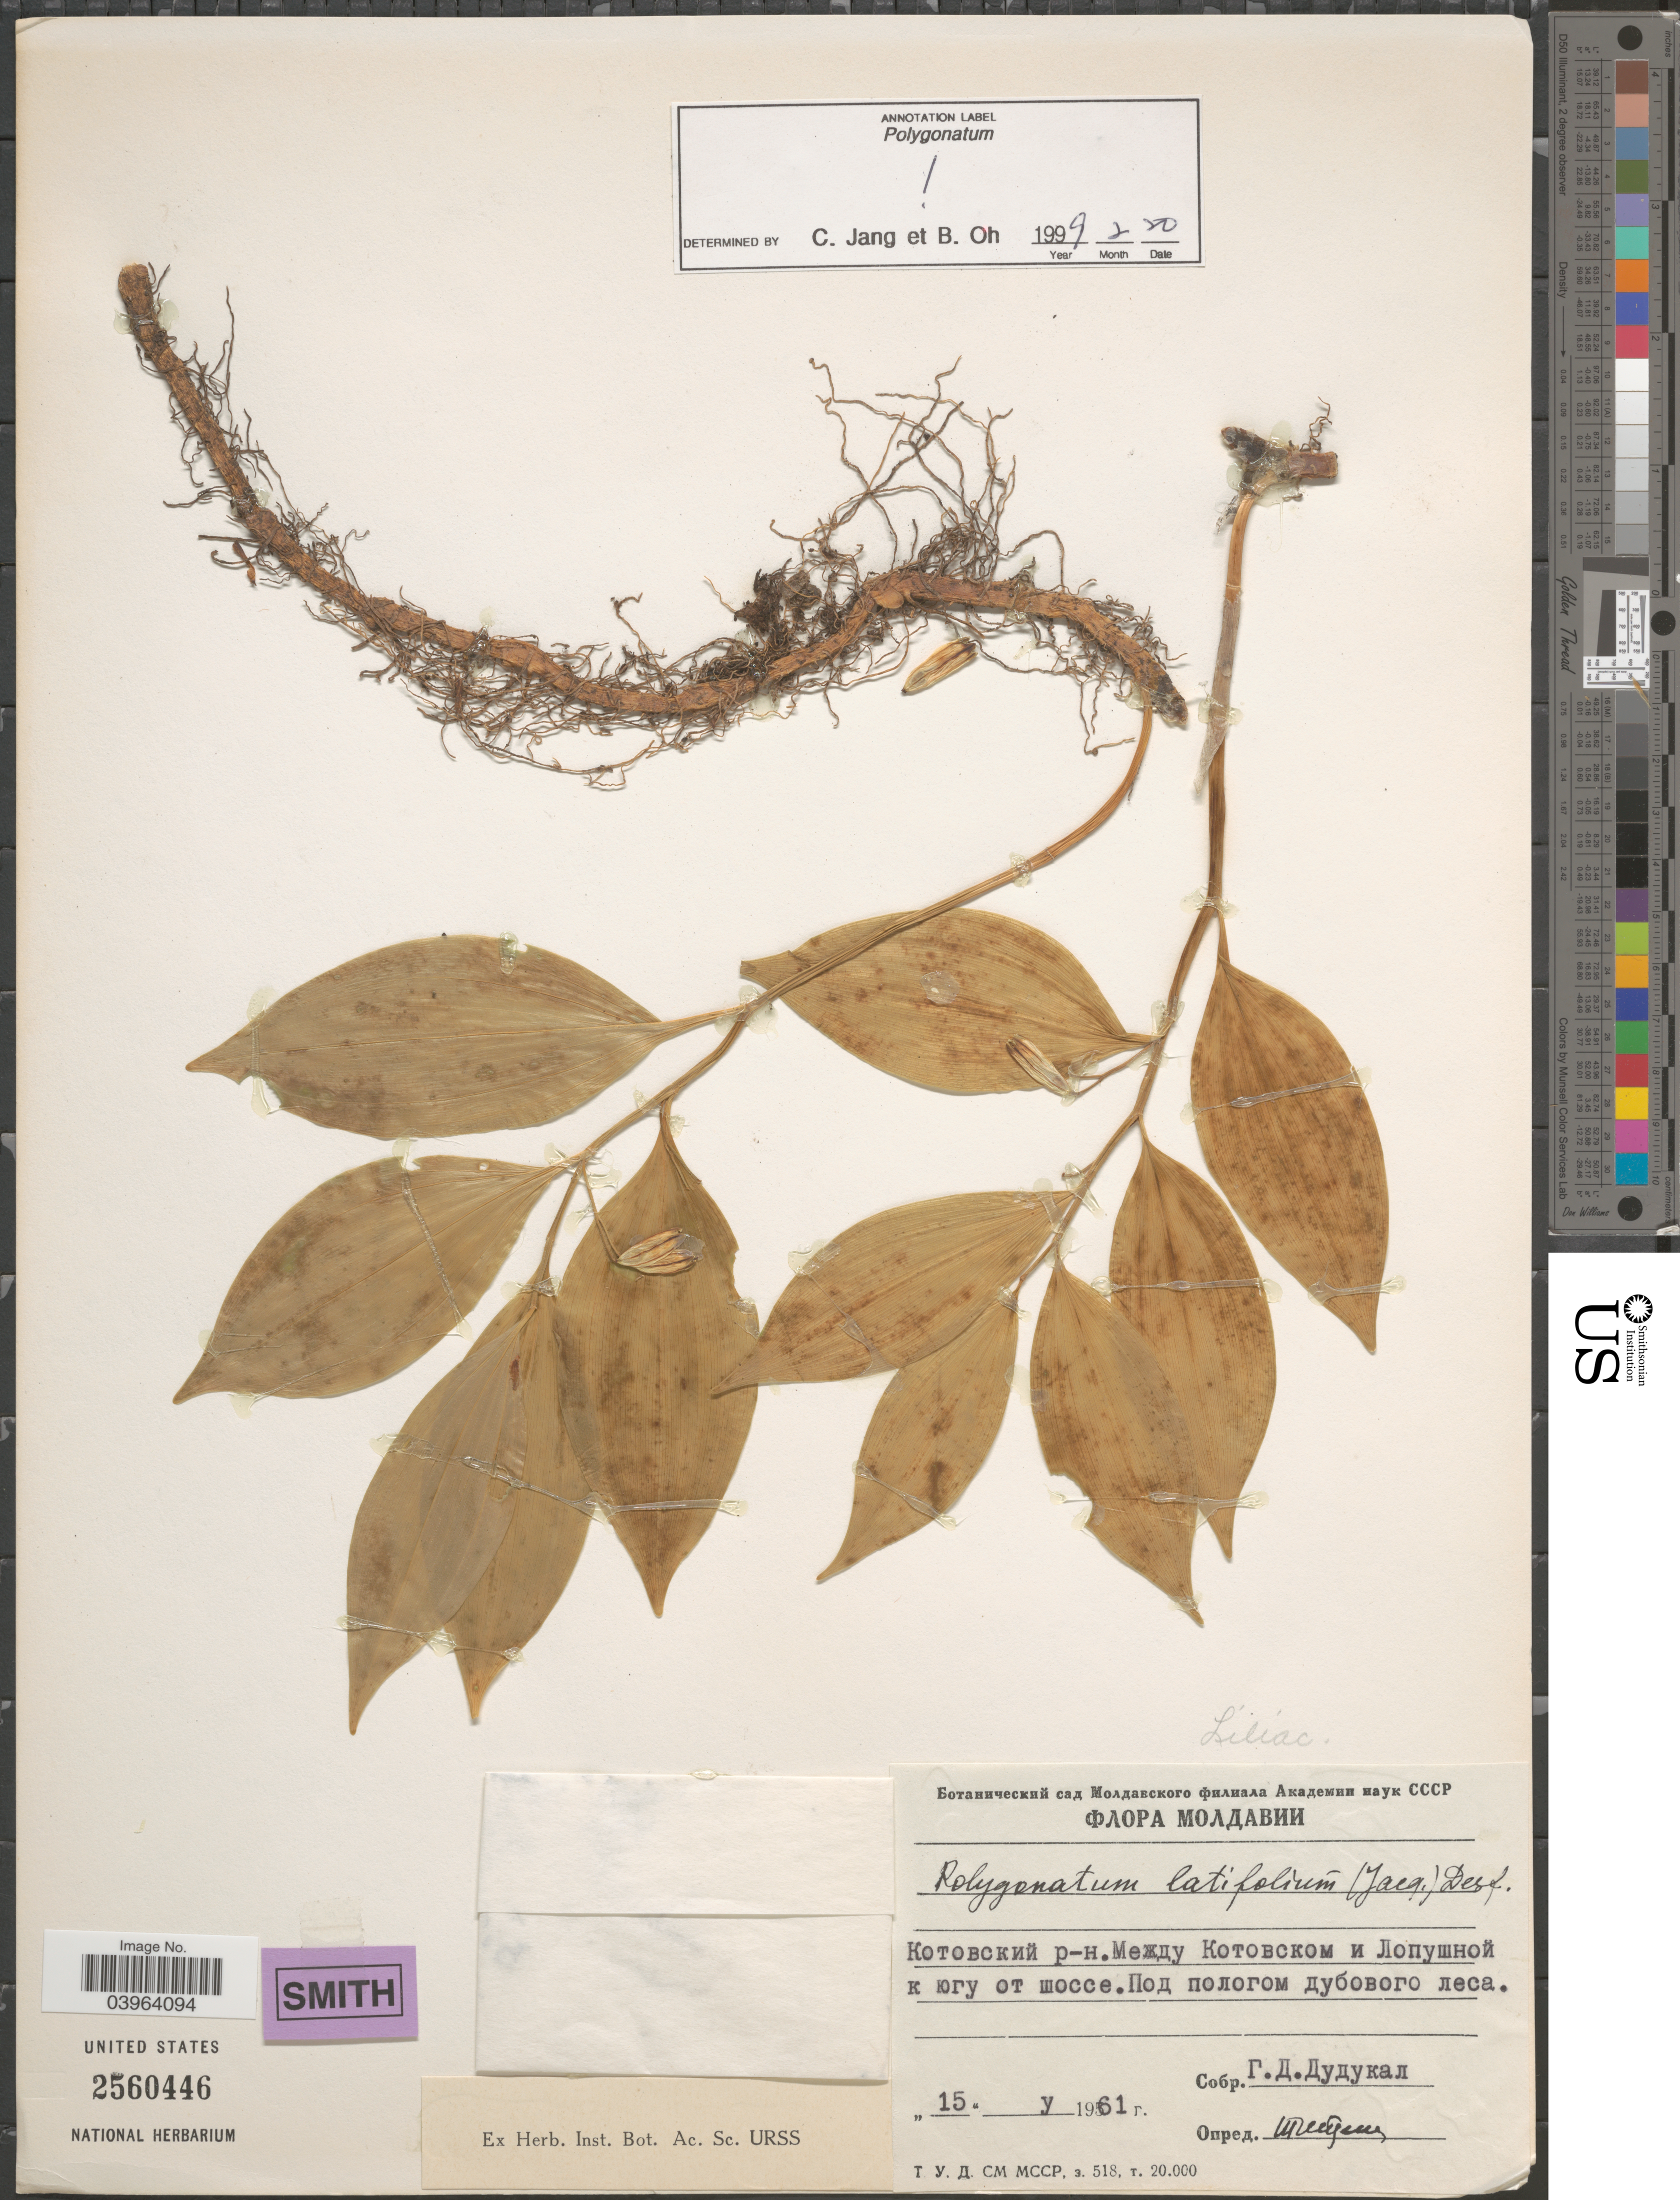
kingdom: Plantae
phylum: Tracheophyta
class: Liliopsida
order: Asparagales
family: Asparagaceae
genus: Polygonatum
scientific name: Polygonatum latifolium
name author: (Jacq.) Desf.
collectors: G. Dudukal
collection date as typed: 15 y 1961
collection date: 1961-05-15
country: Moldova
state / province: Hînceşti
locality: Between Kotovsk and Lopushna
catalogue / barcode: US 2560446